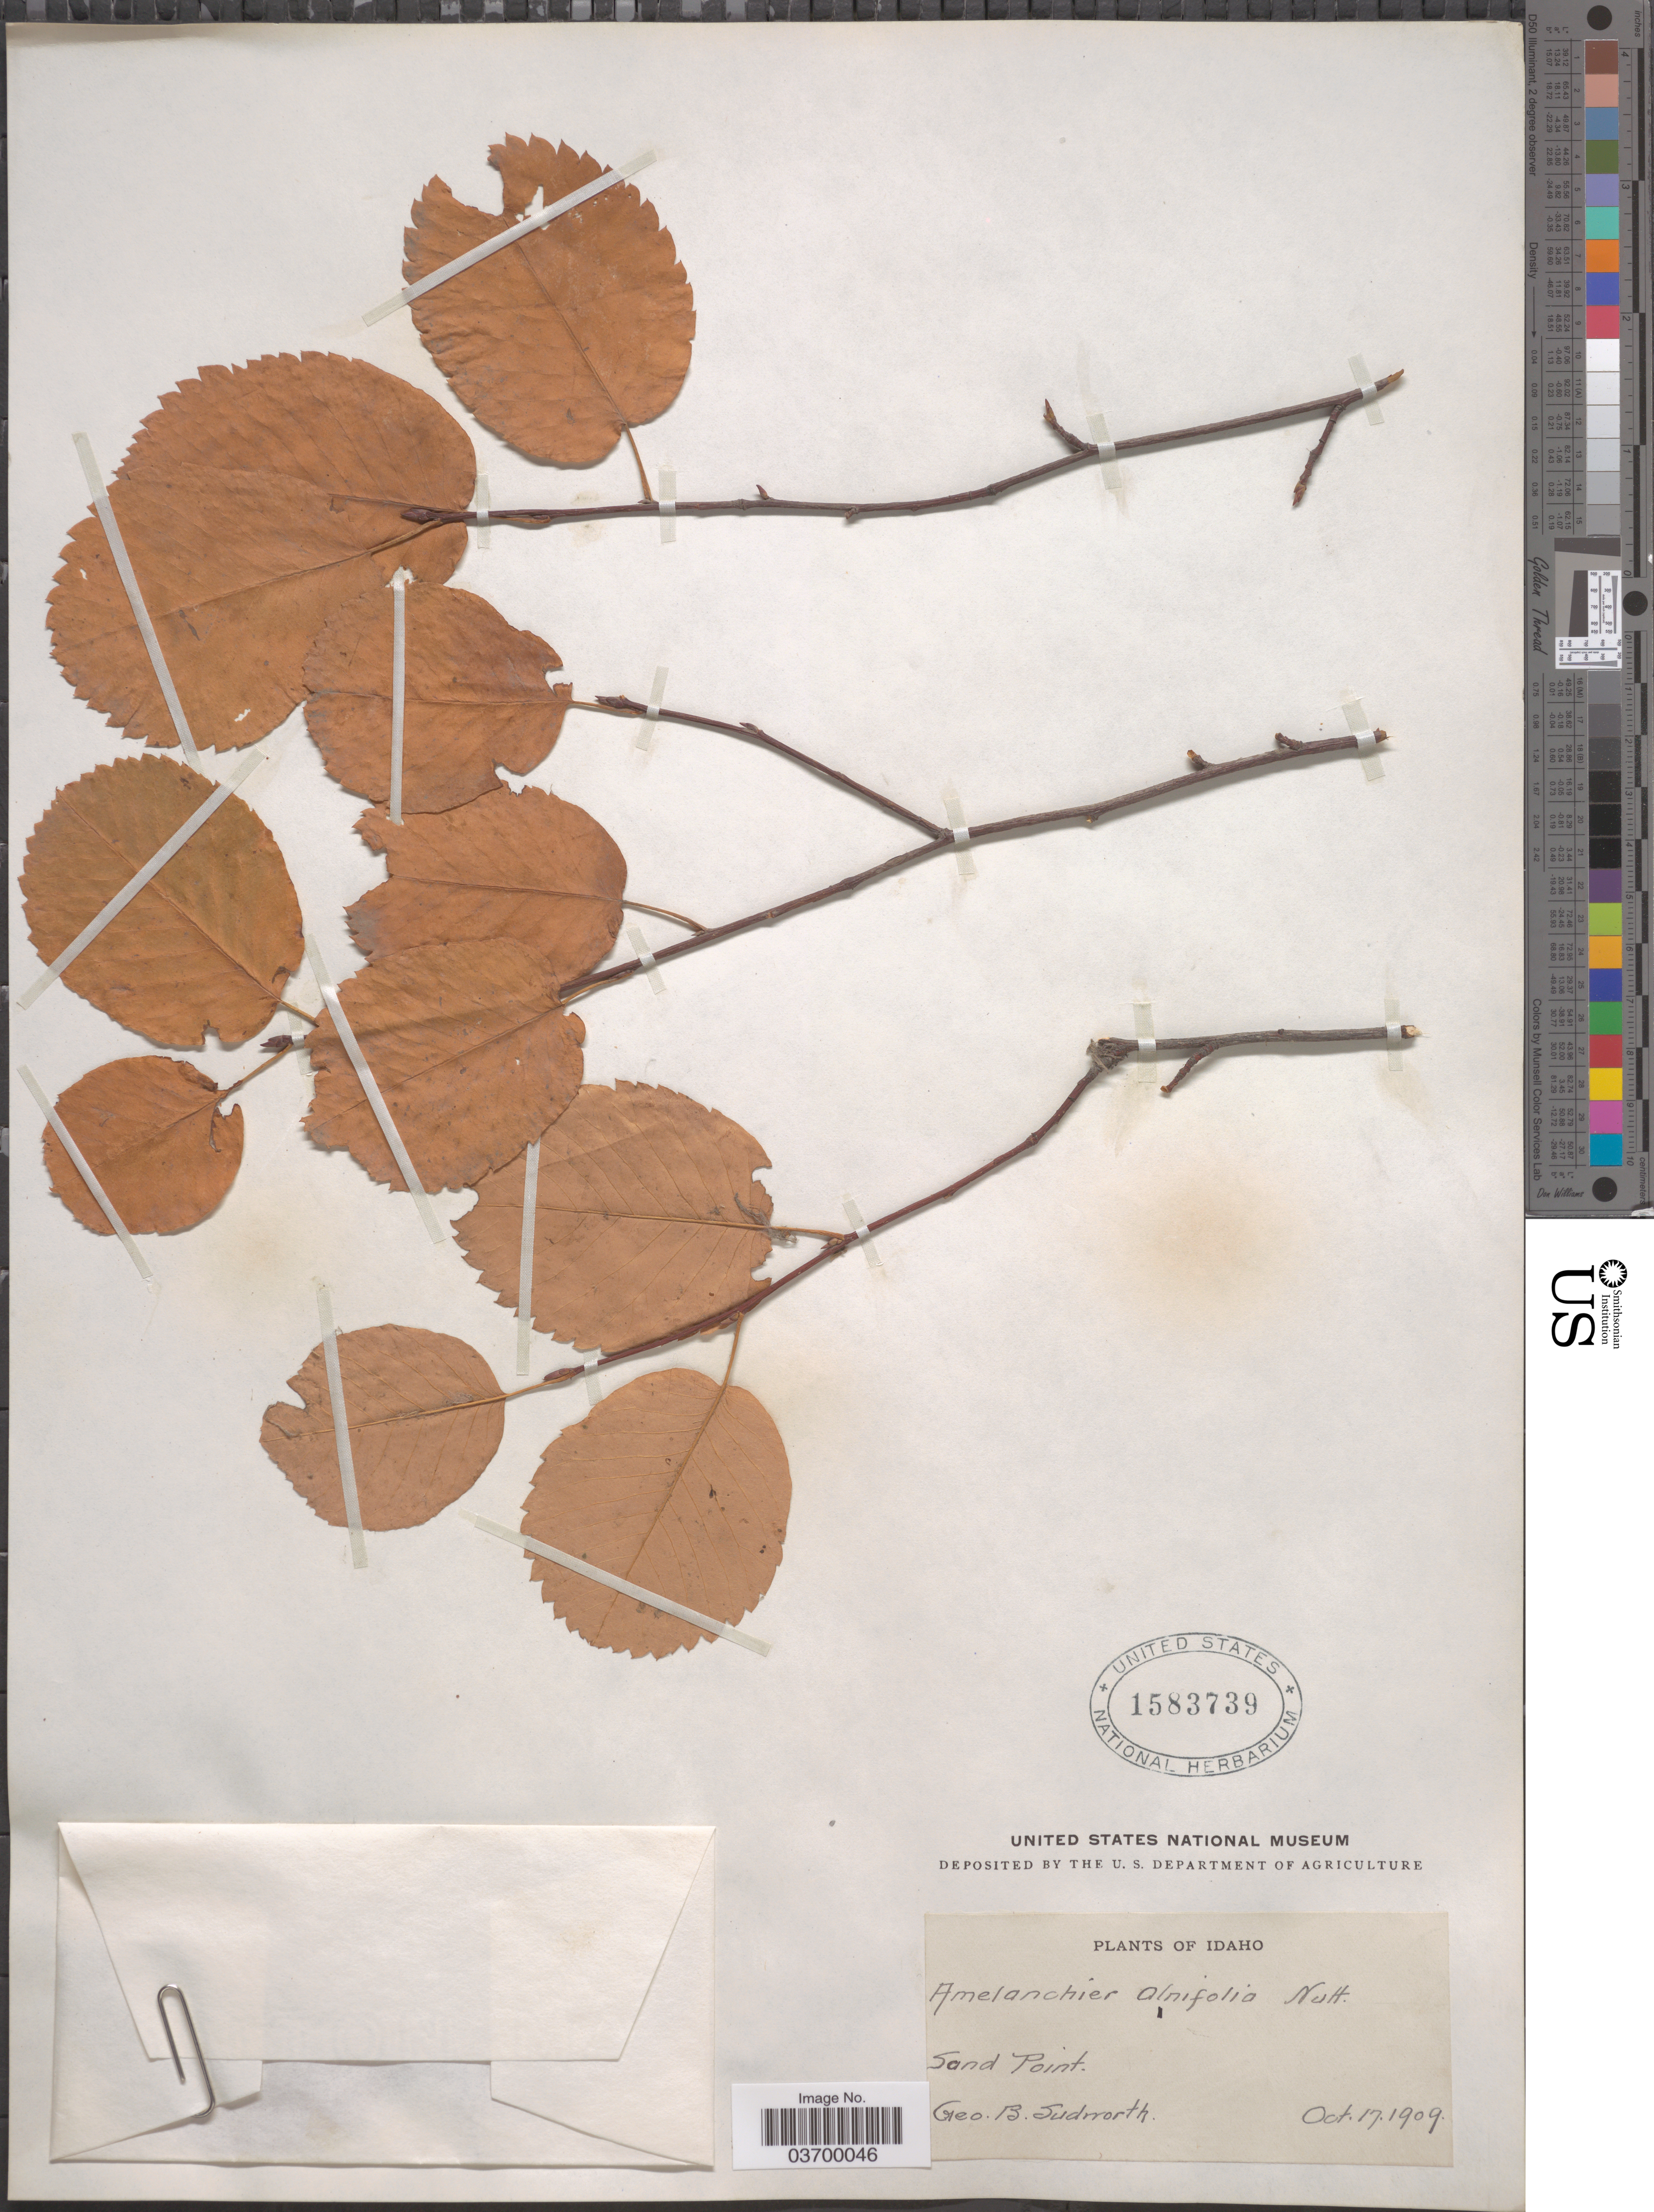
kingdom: Plantae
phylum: Tracheophyta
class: Magnoliopsida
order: Rosales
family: Rosaceae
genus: Amelanchier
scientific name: Amelanchier alnifolia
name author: (Nutt.) Nutt. ex M. Roem.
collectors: G. B. Sudworth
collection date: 1909-10-17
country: United States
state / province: Idaho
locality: Sand Point.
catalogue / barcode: US 1583739